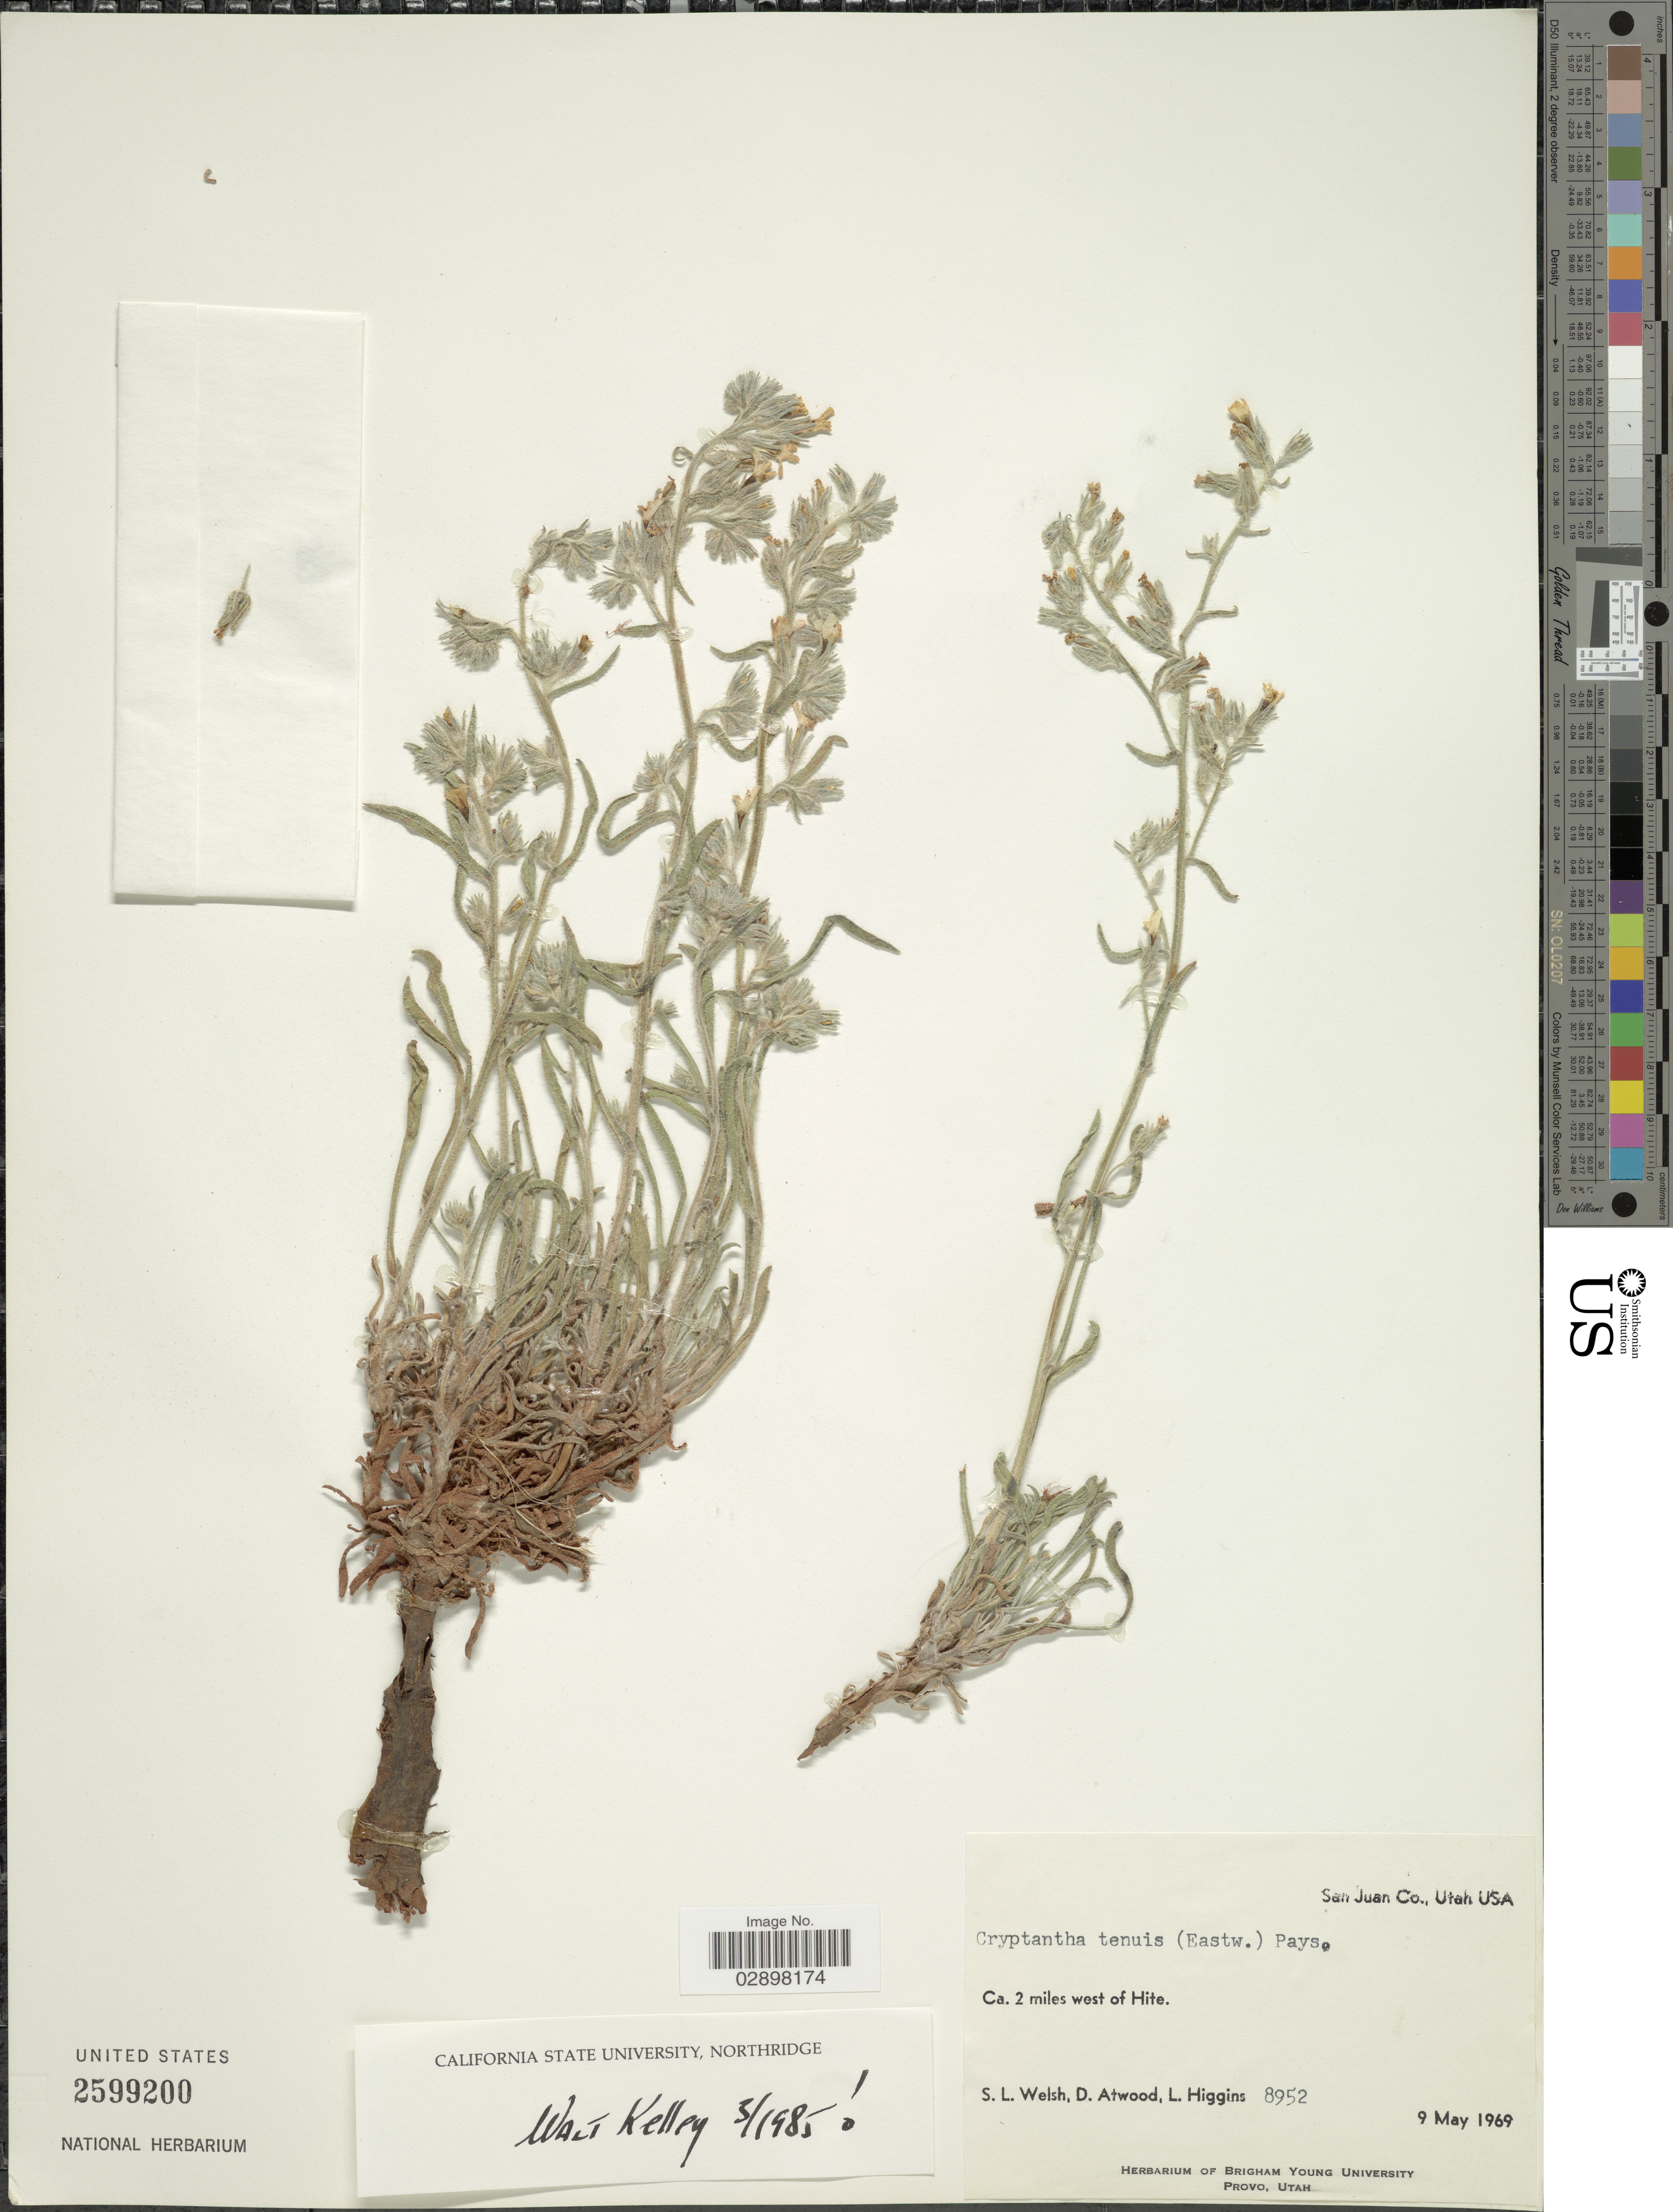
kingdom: Plantae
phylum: Tracheophyta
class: Magnoliopsida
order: Boraginales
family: Boraginaceae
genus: Cryptantha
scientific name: Cryptantha tenuis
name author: (Eastw.) Payson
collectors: S. Welsh, D. Atwood & L. Higgins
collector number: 8952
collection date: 1969-05-09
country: United States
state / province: Utah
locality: San Juan Co., Ca. 2 miles west of Hite.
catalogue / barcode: US 2599200